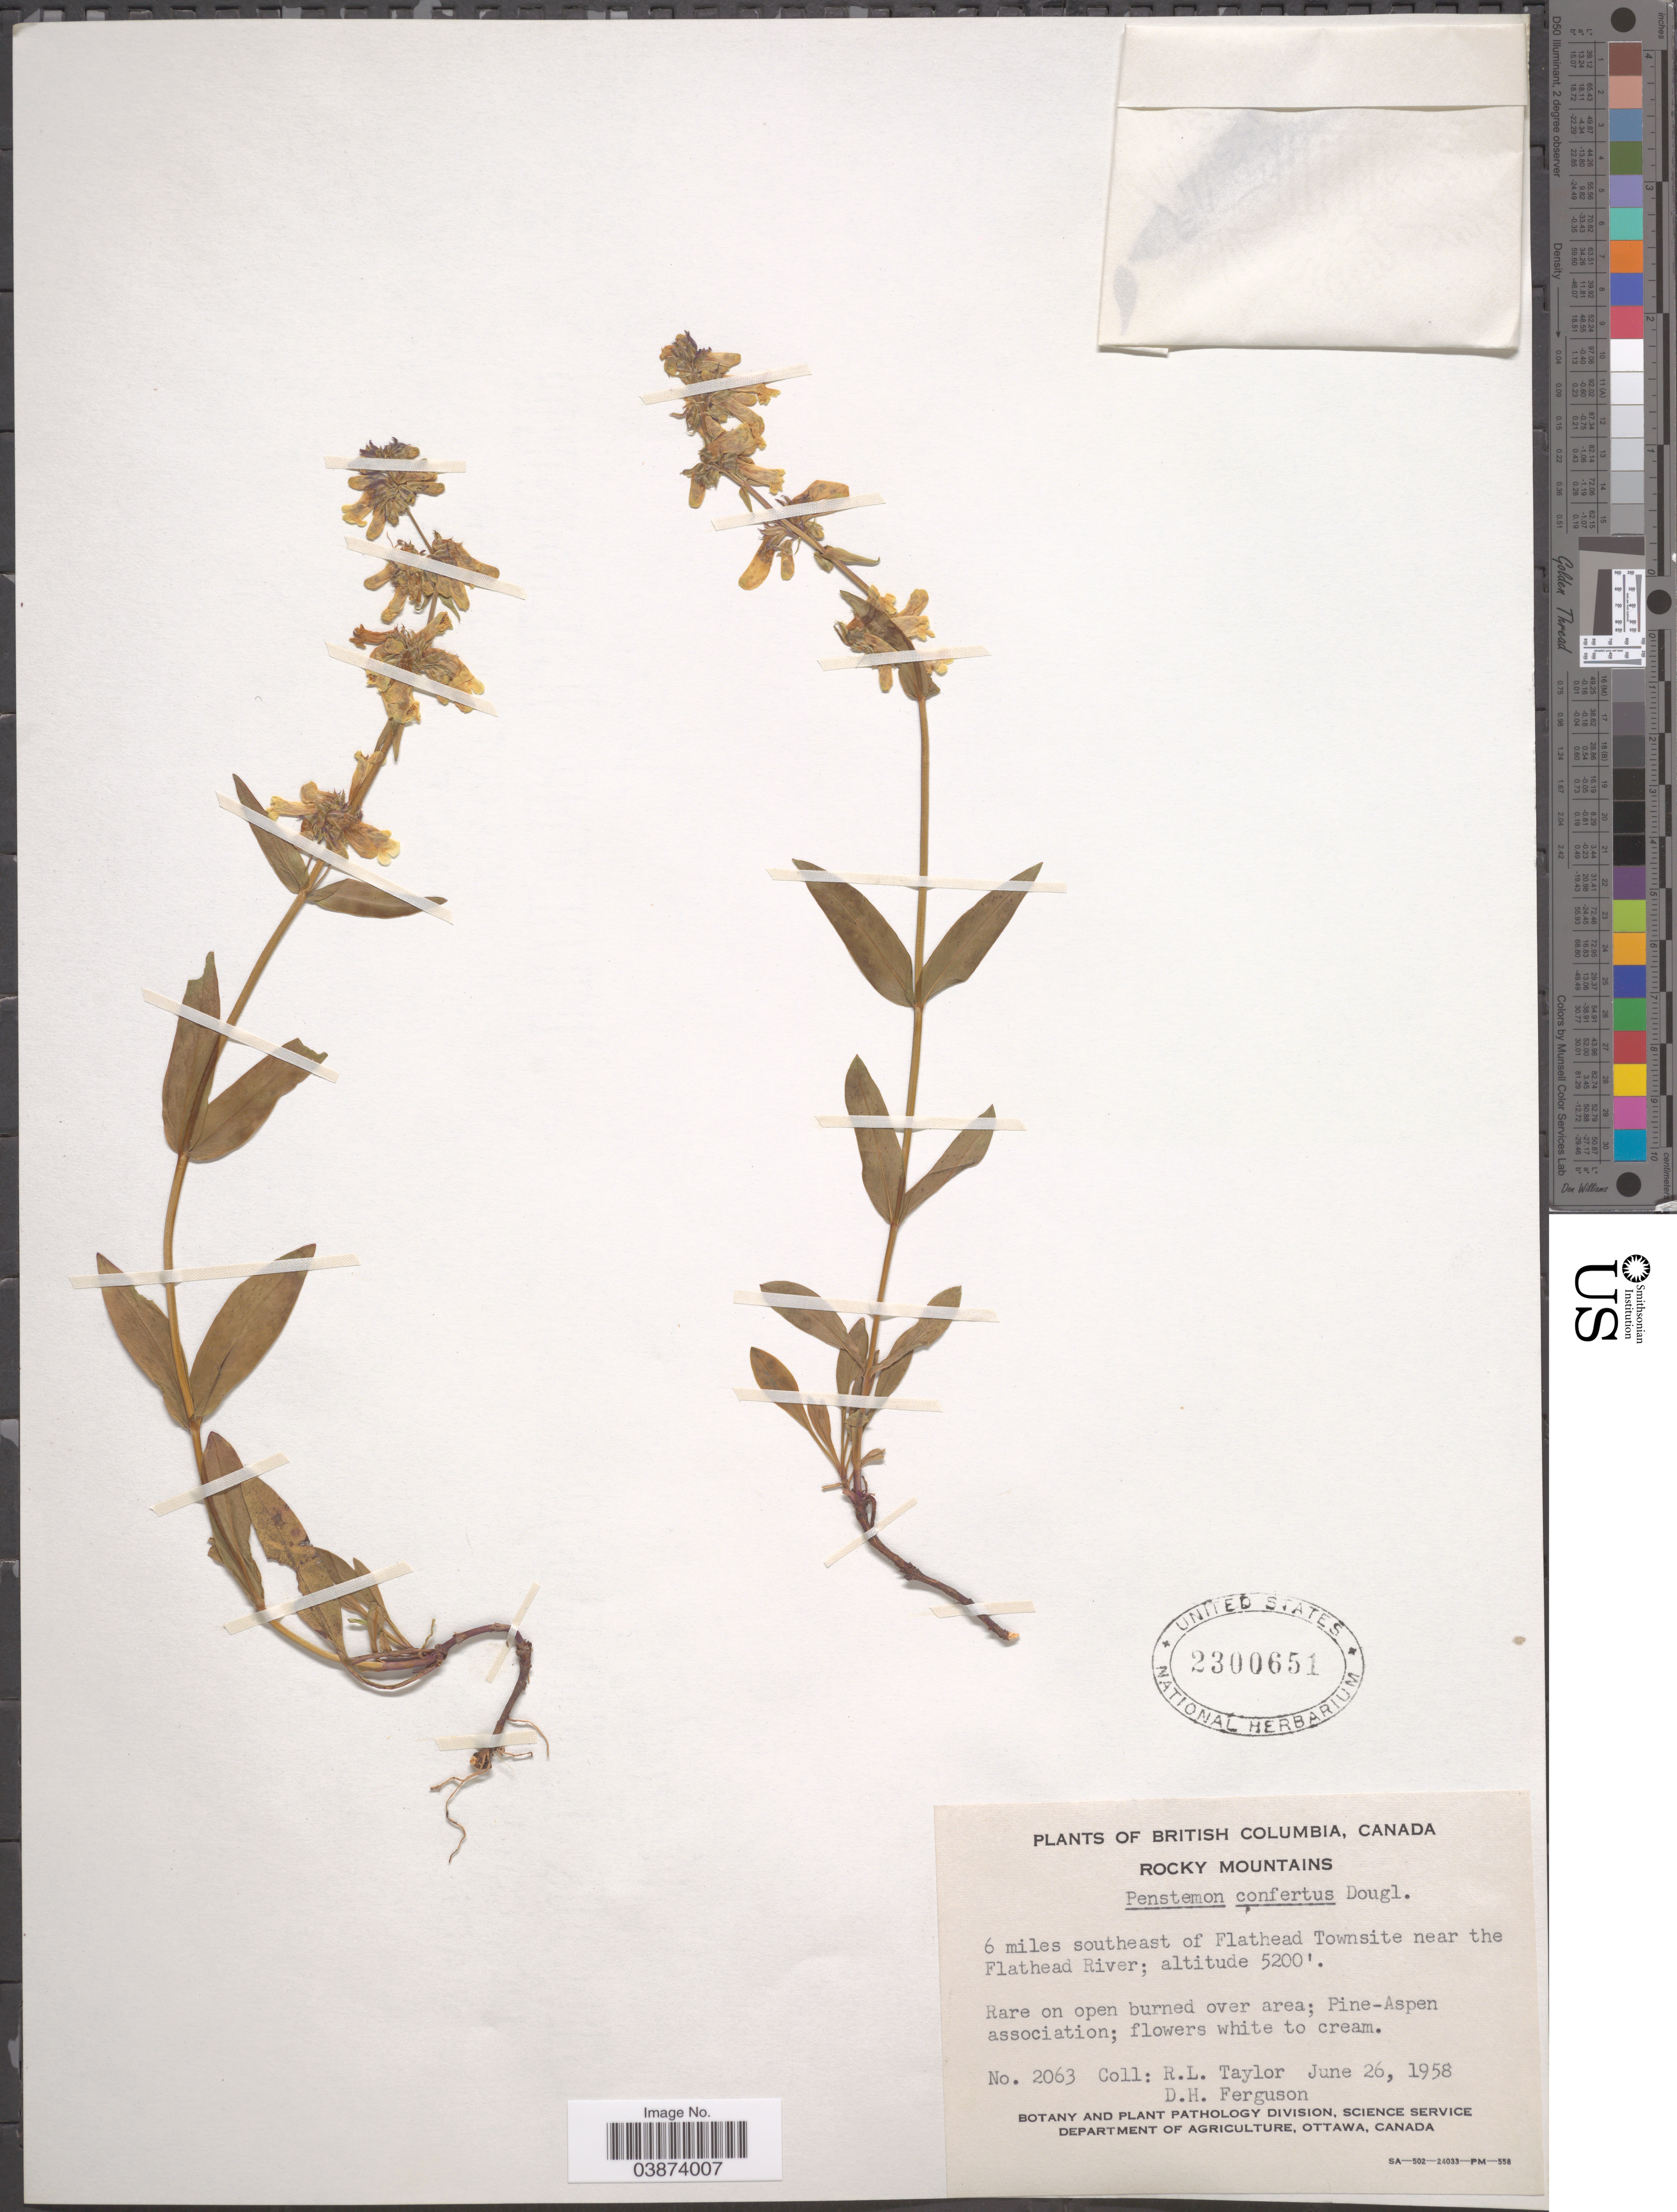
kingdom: Plantae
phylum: Tracheophyta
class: Magnoliopsida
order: Lamiales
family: Plantaginaceae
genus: Penstemon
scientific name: Penstemon confertus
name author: Douglas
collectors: R. Taylor & D. Ferguson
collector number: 2063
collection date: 1958-06-26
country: Canada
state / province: British Columbia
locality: Rocky Mountains. 6 miles southeast of Flathead Townsite near the Flathead River.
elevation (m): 1585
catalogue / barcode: US 2300651